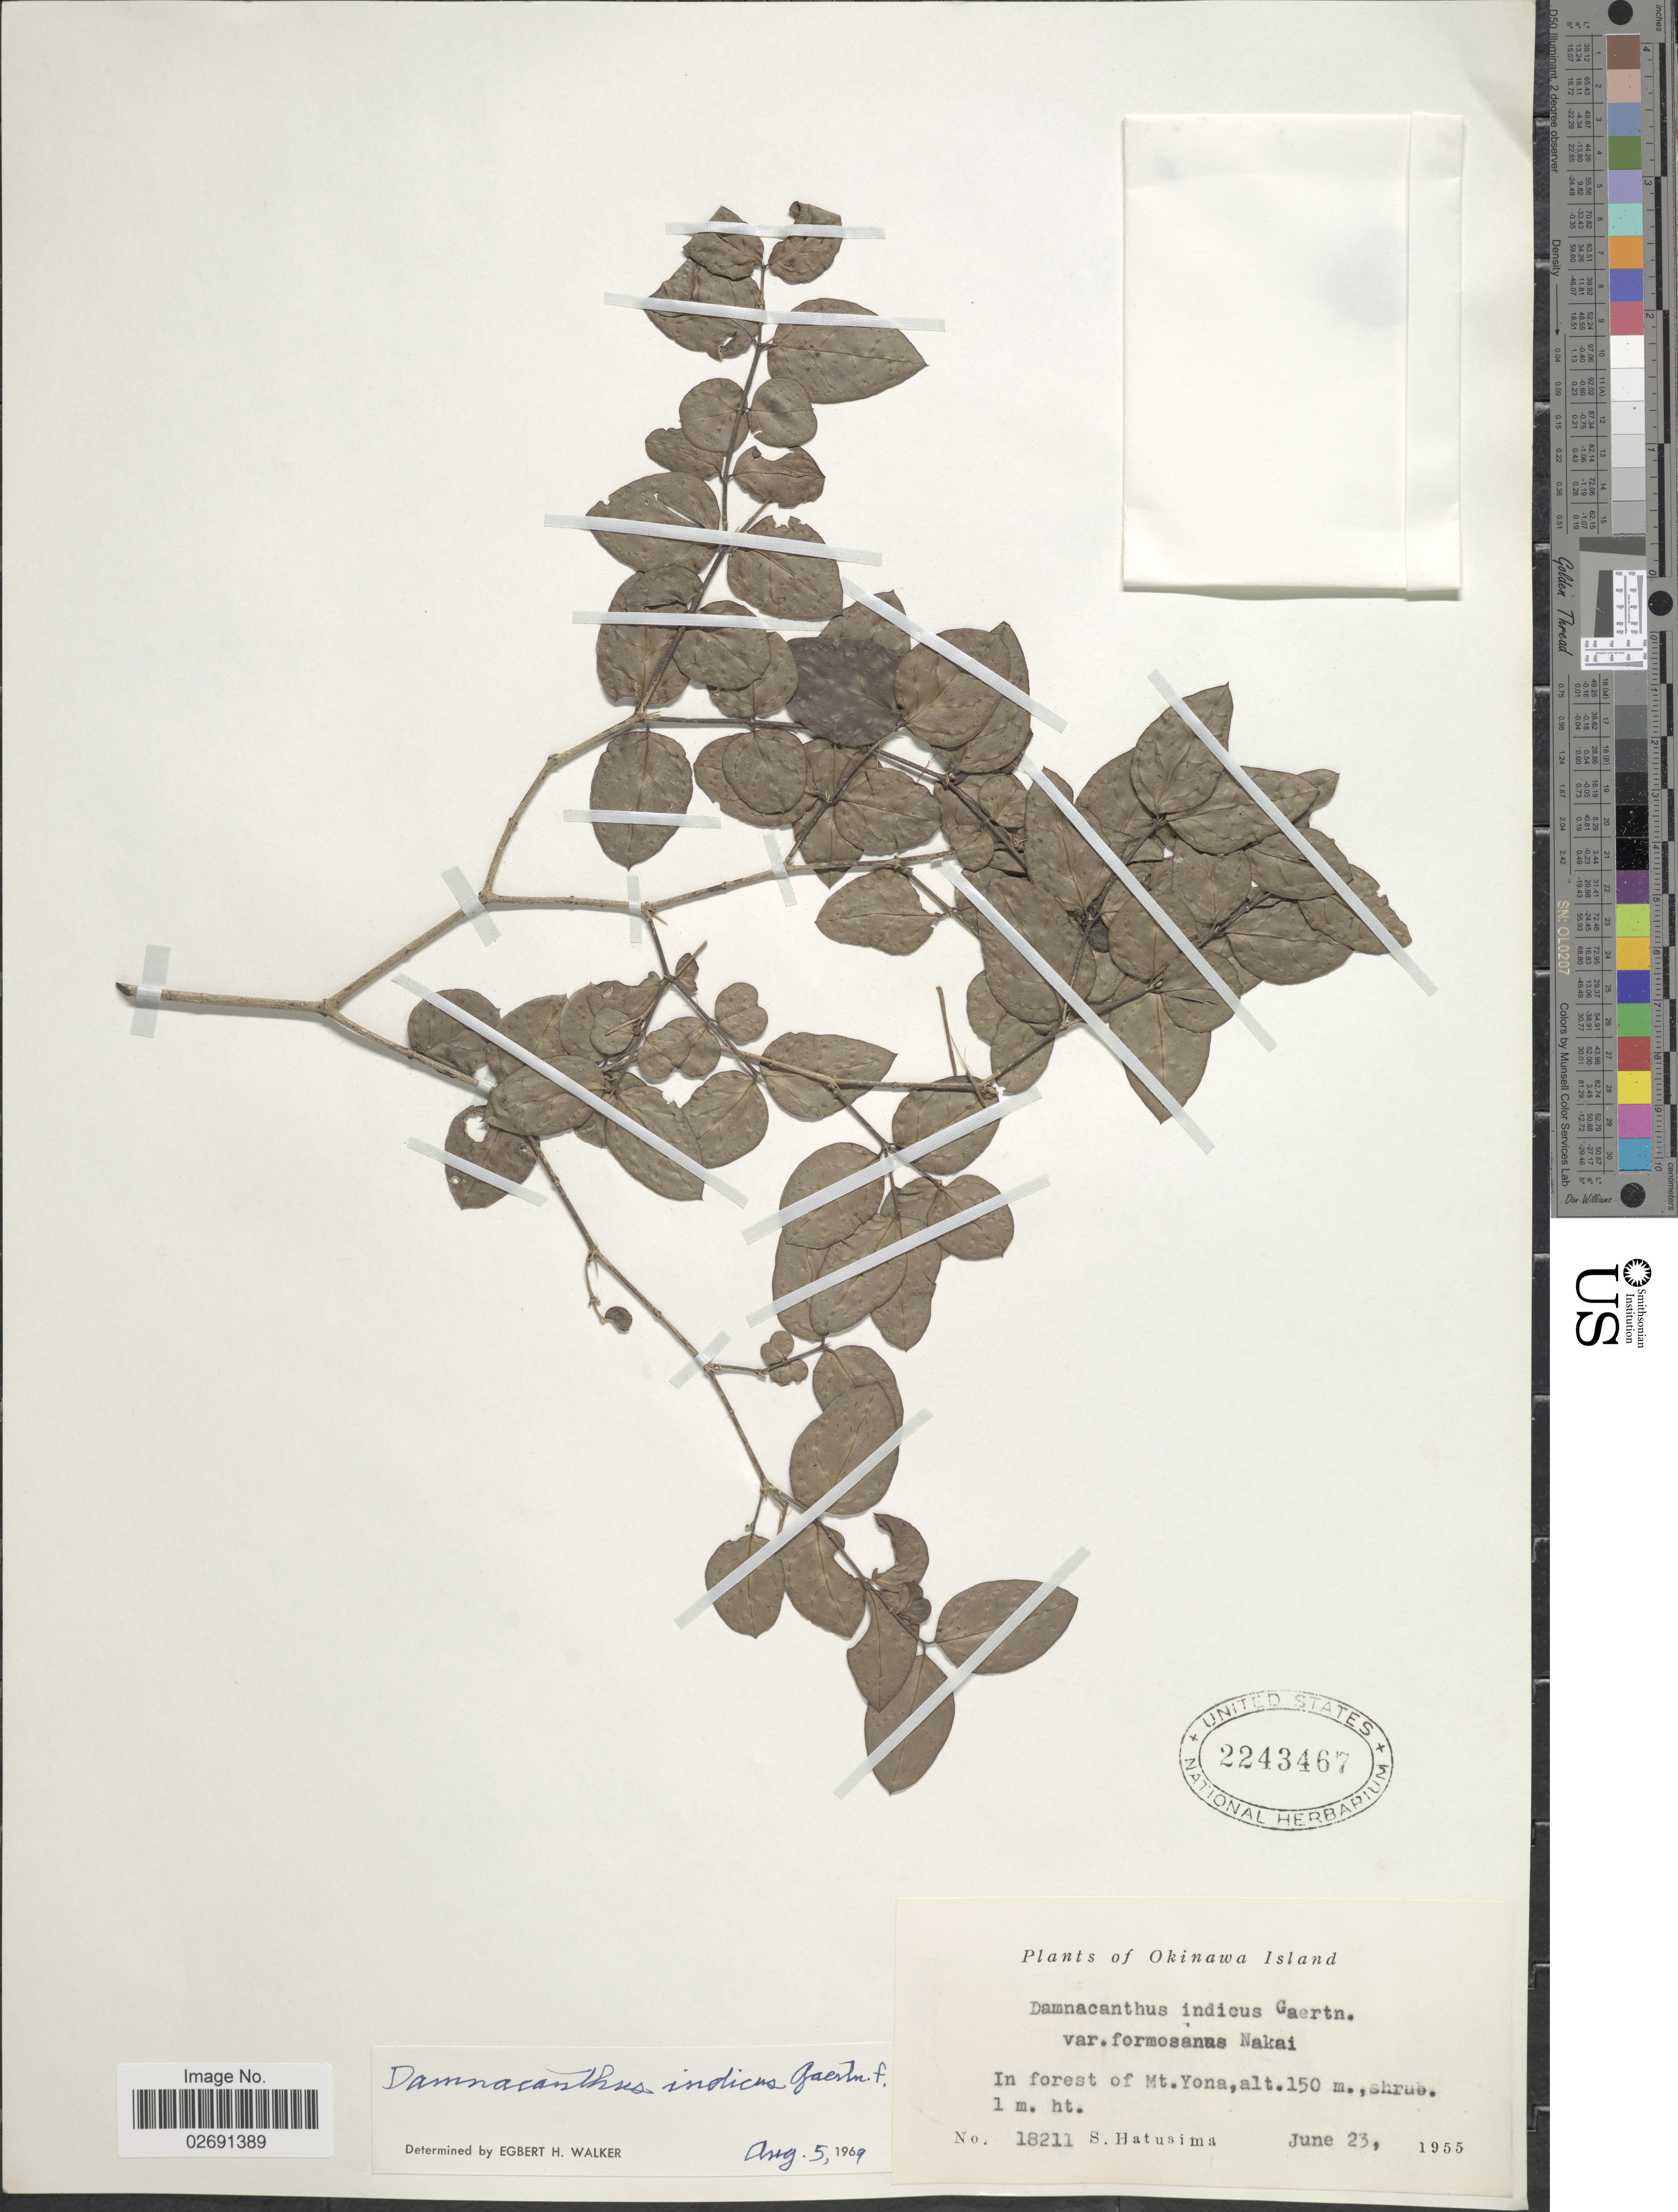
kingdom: Plantae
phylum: Tracheophyta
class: Magnoliopsida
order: Gentianales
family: Rubiaceae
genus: Damnacanthus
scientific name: Damnacanthus indicus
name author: L. f.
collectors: S. Hatusima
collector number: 18211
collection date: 1955-06-23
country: Japan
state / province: Okinawa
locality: Okinawa Island, in forest of Mt. Yona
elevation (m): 150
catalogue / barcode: US 2243467